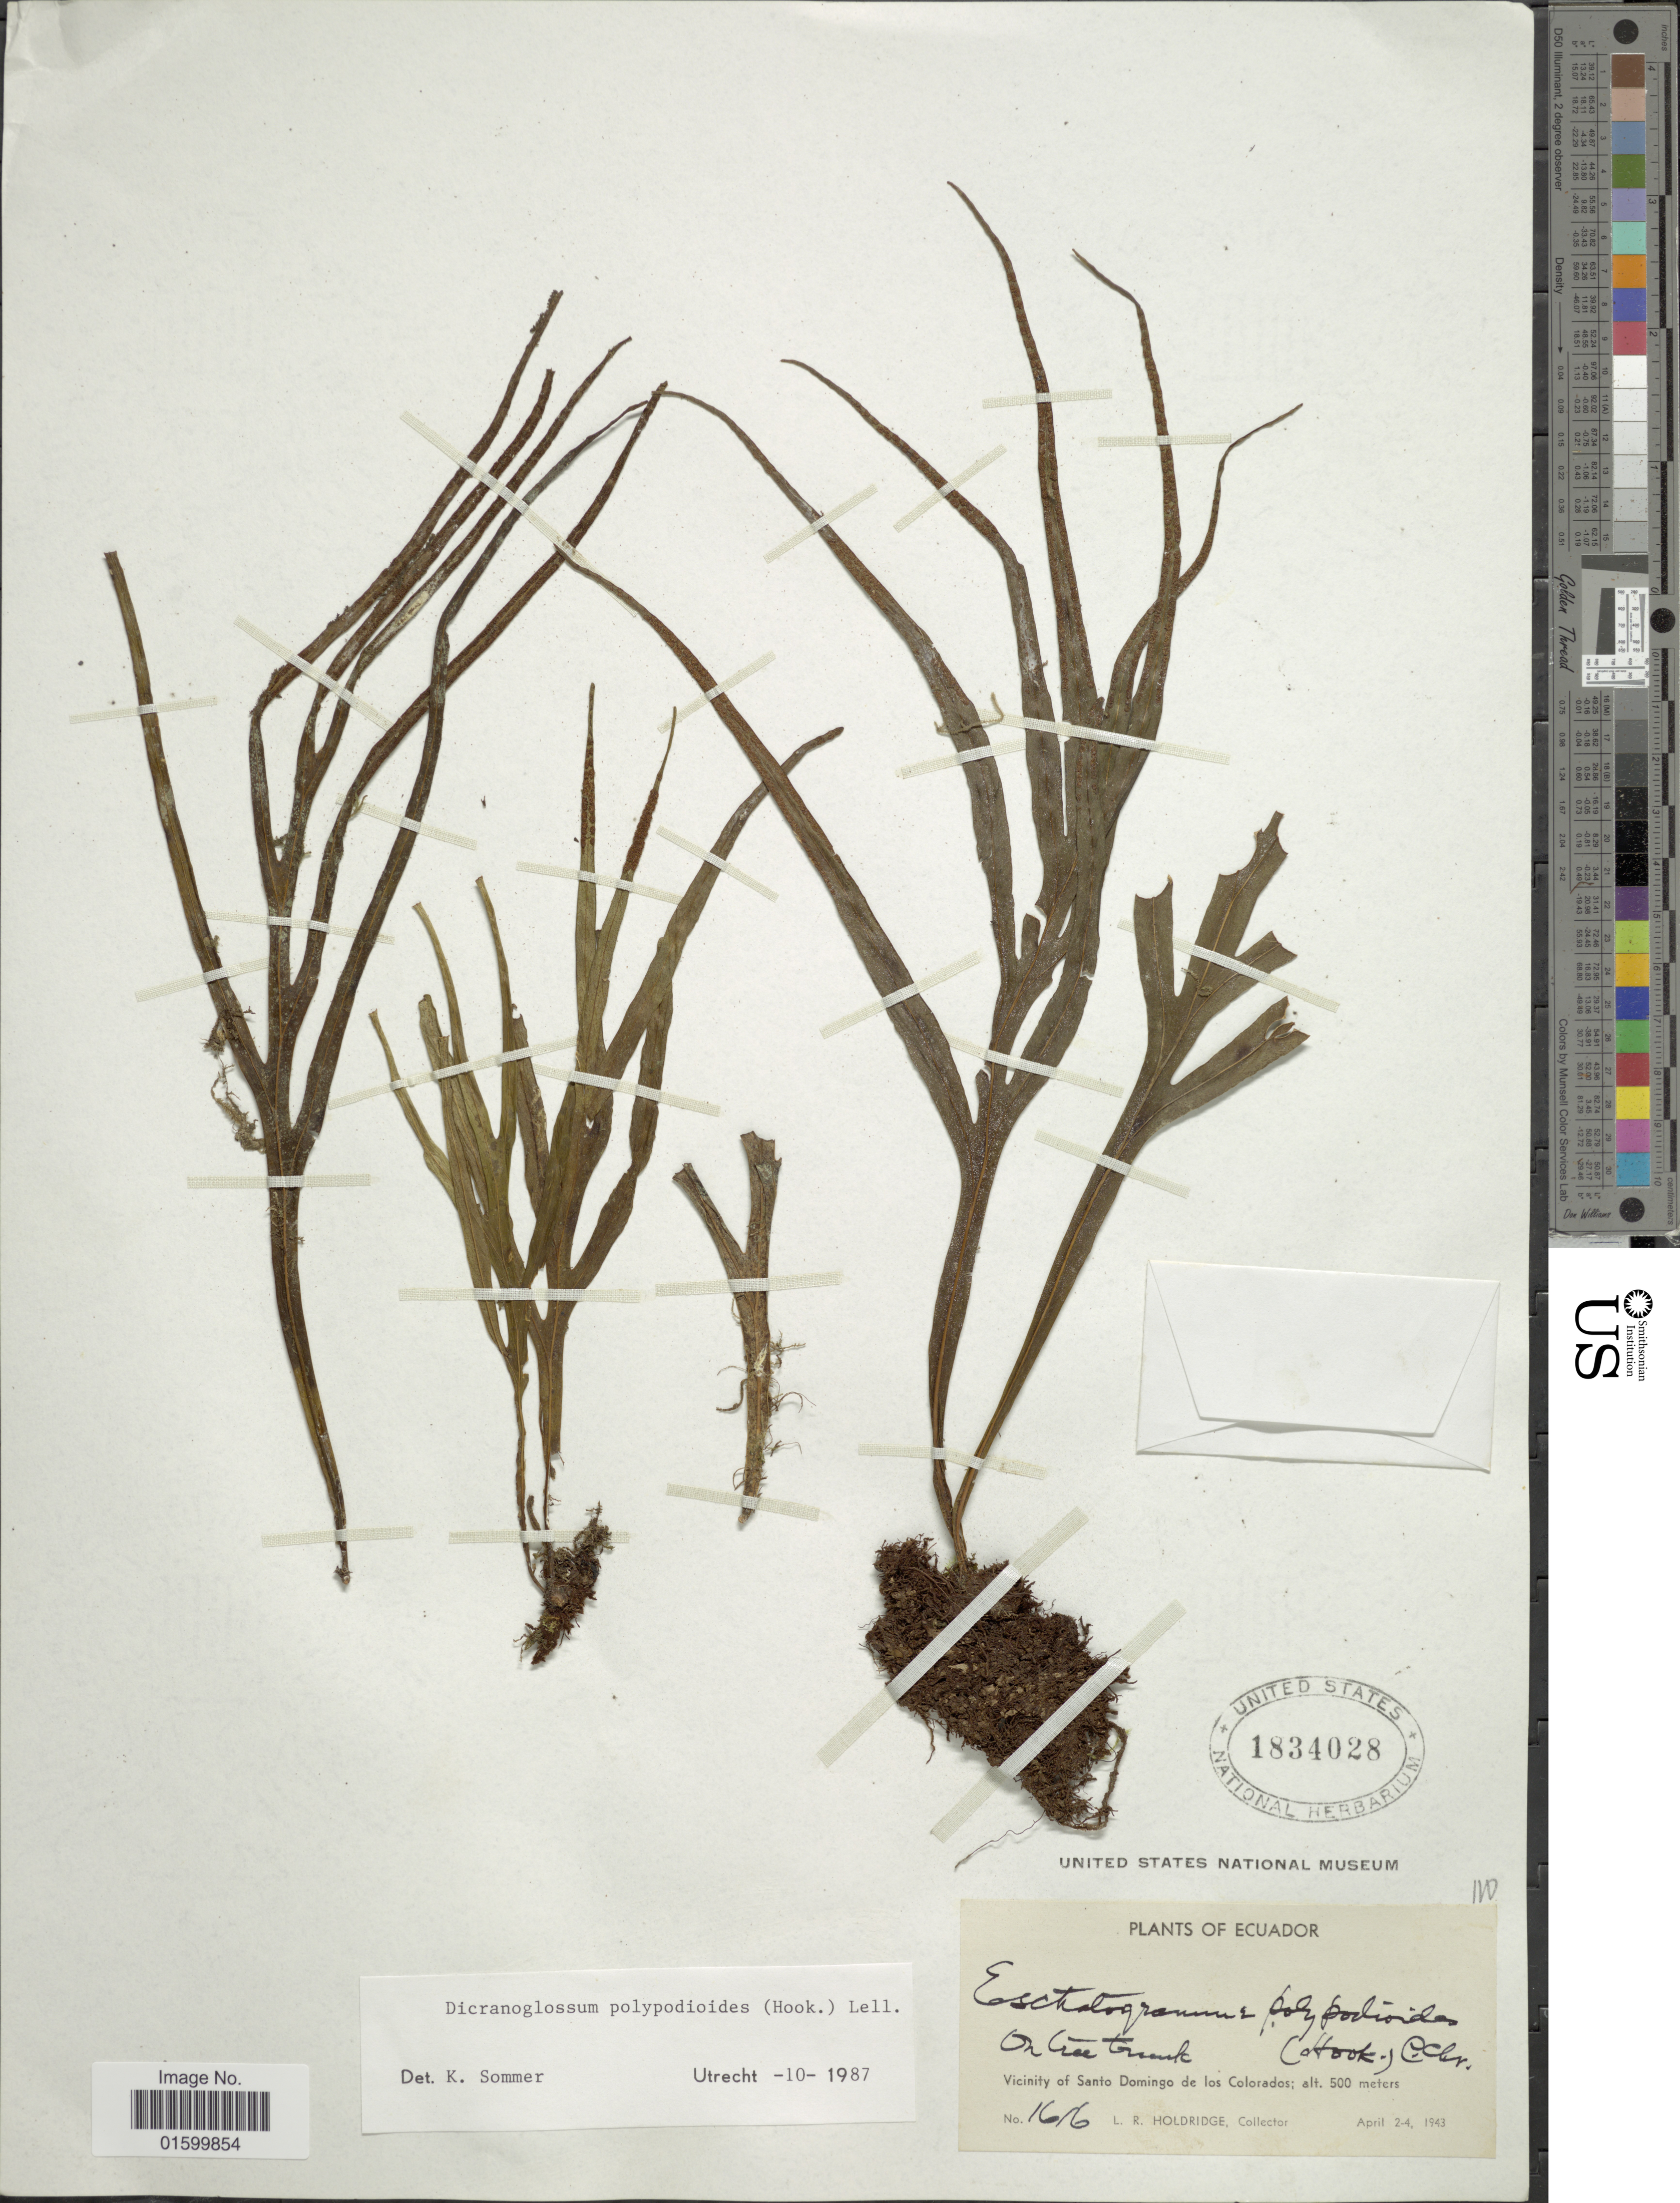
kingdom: Plantae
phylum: Tracheophyta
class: Polypodiopsida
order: Polypodiales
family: Polypodiaceae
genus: Pleopeltis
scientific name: Pleopeltis polypodioides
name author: (L.) E.G. Andrews & Windham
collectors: L. Holdridge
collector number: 1616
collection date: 1943-04-02/1943-04-04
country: Ecuador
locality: Vicinity of Santo Domingo de los Colorados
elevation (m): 500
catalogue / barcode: US 1834028